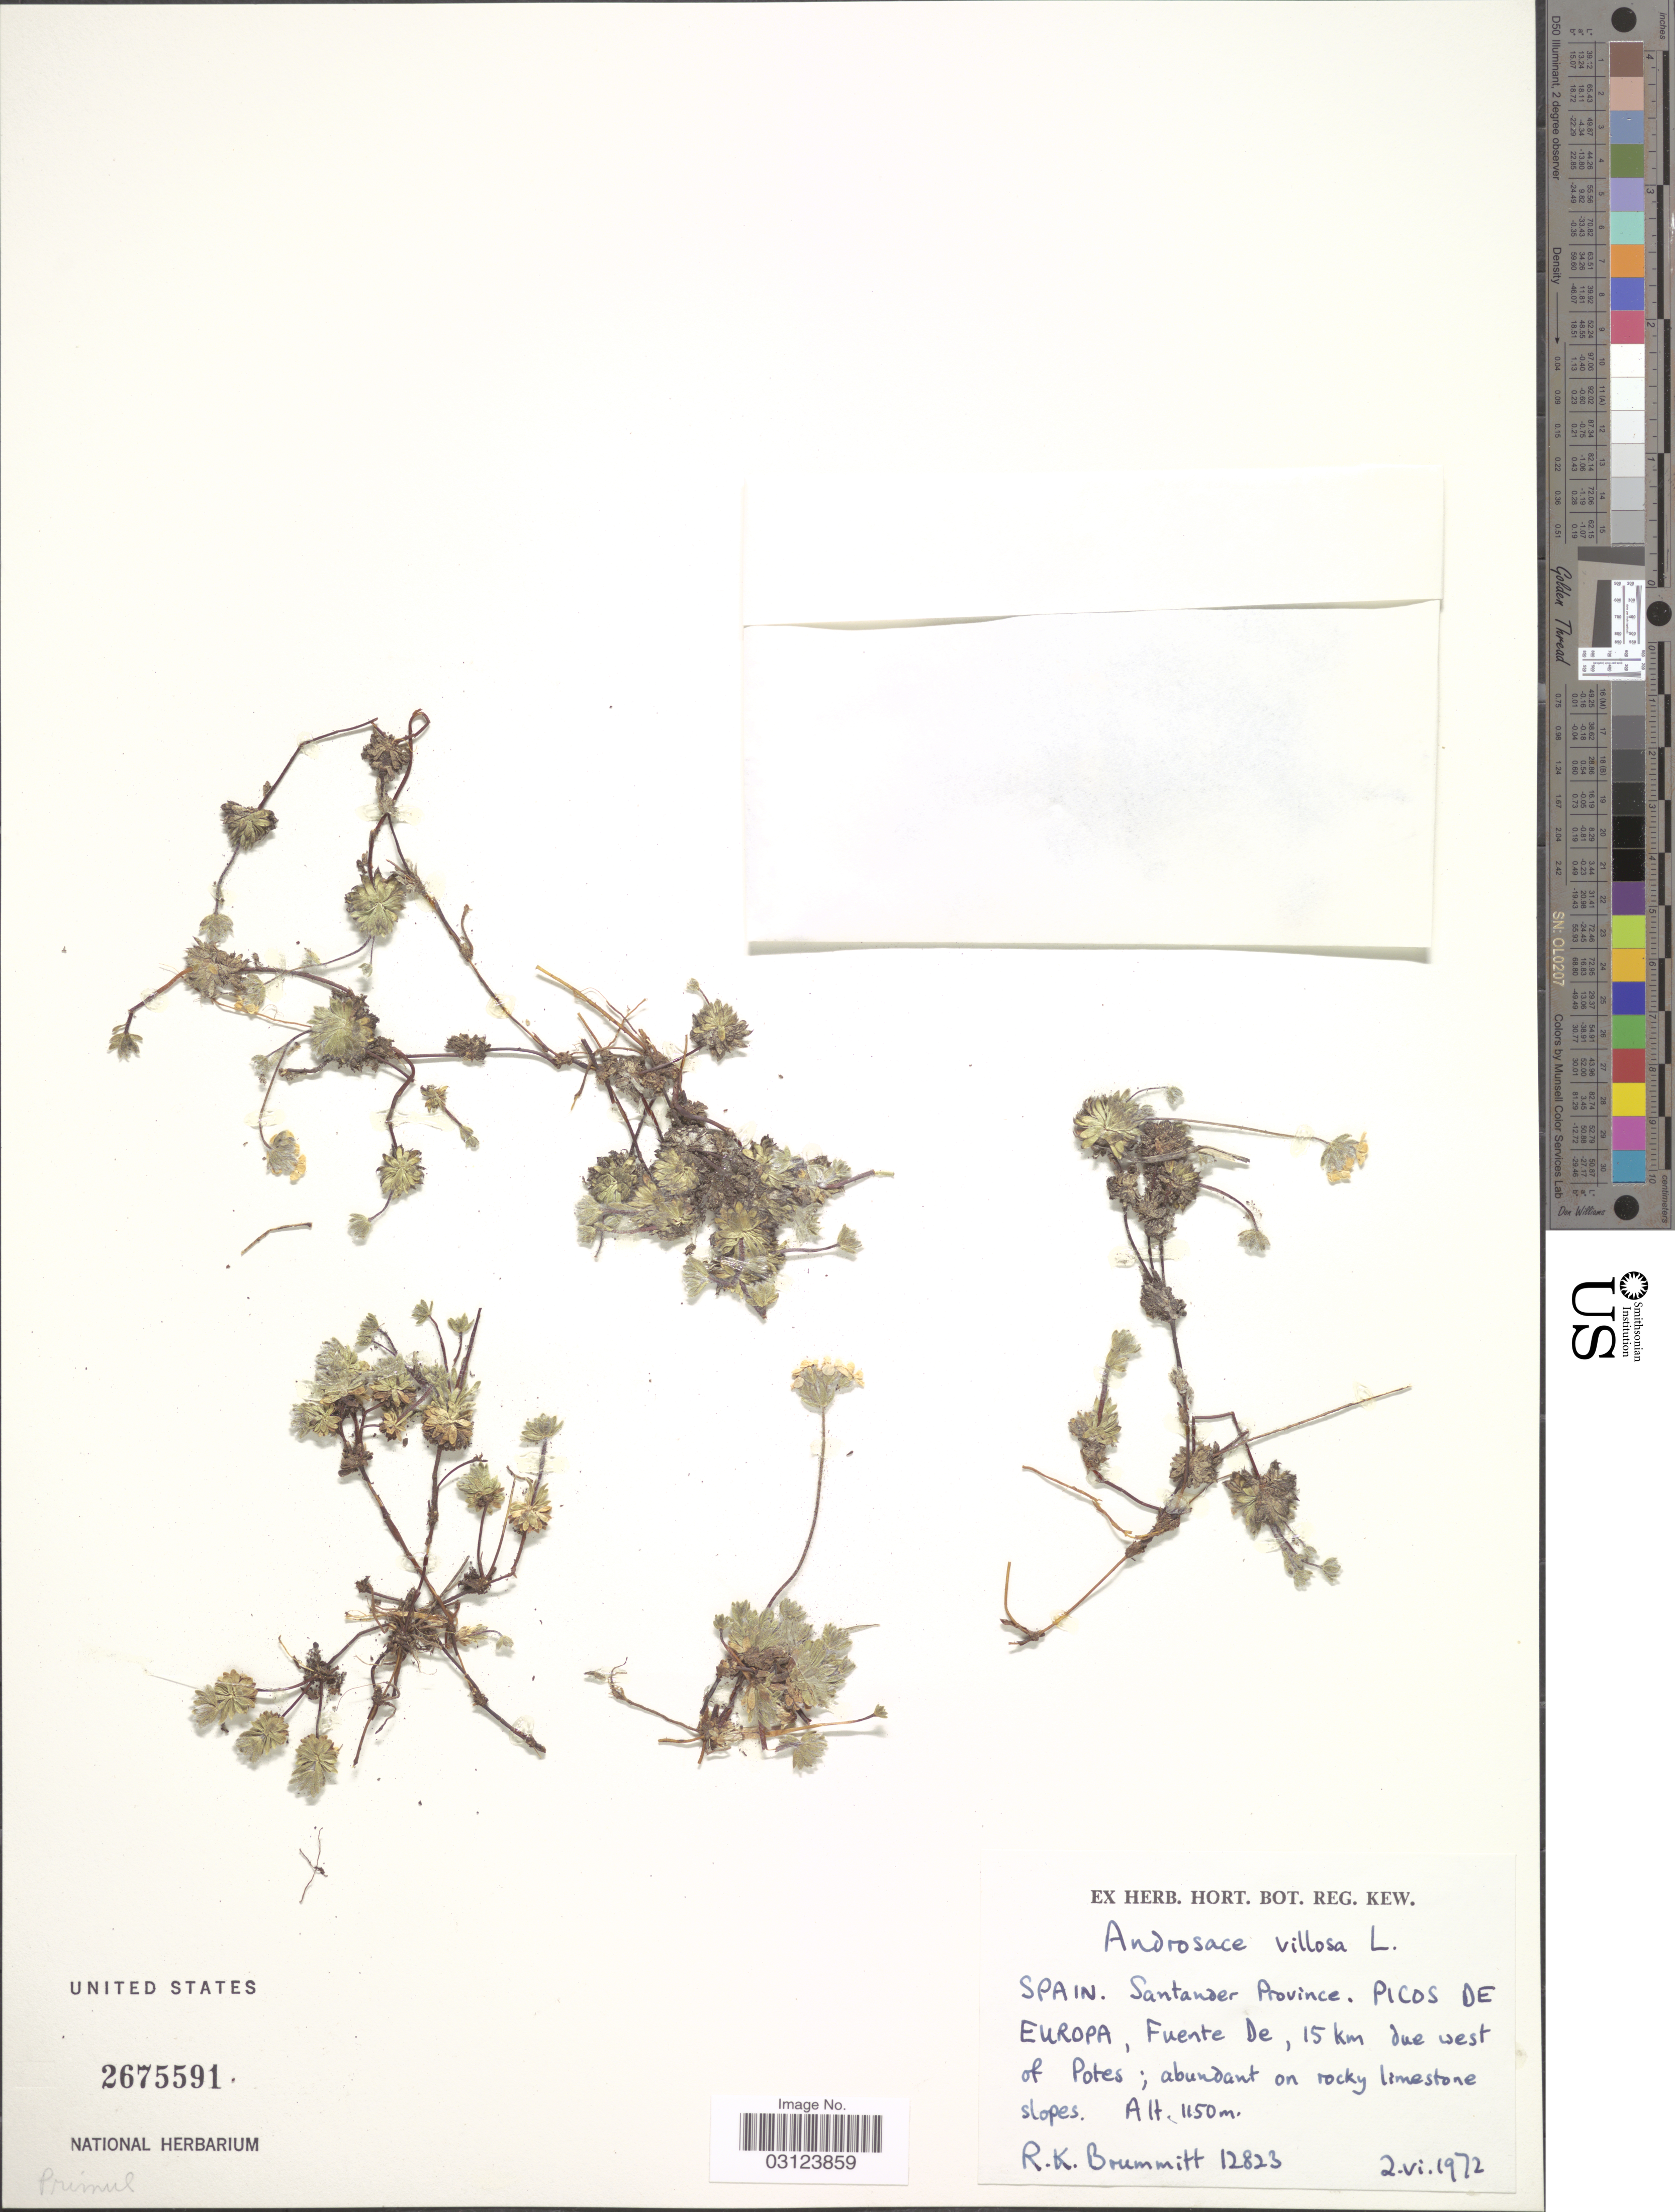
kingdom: Plantae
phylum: Tracheophyta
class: Magnoliopsida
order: Ericales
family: Primulaceae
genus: Androsace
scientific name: Androsace villosa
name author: L.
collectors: R. K. Brummitt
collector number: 12823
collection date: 1972-06-02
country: Spain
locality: Santander Province. Picos de Europa, Fuente De, 15 km due west of Potes.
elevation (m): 1150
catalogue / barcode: US 2675591